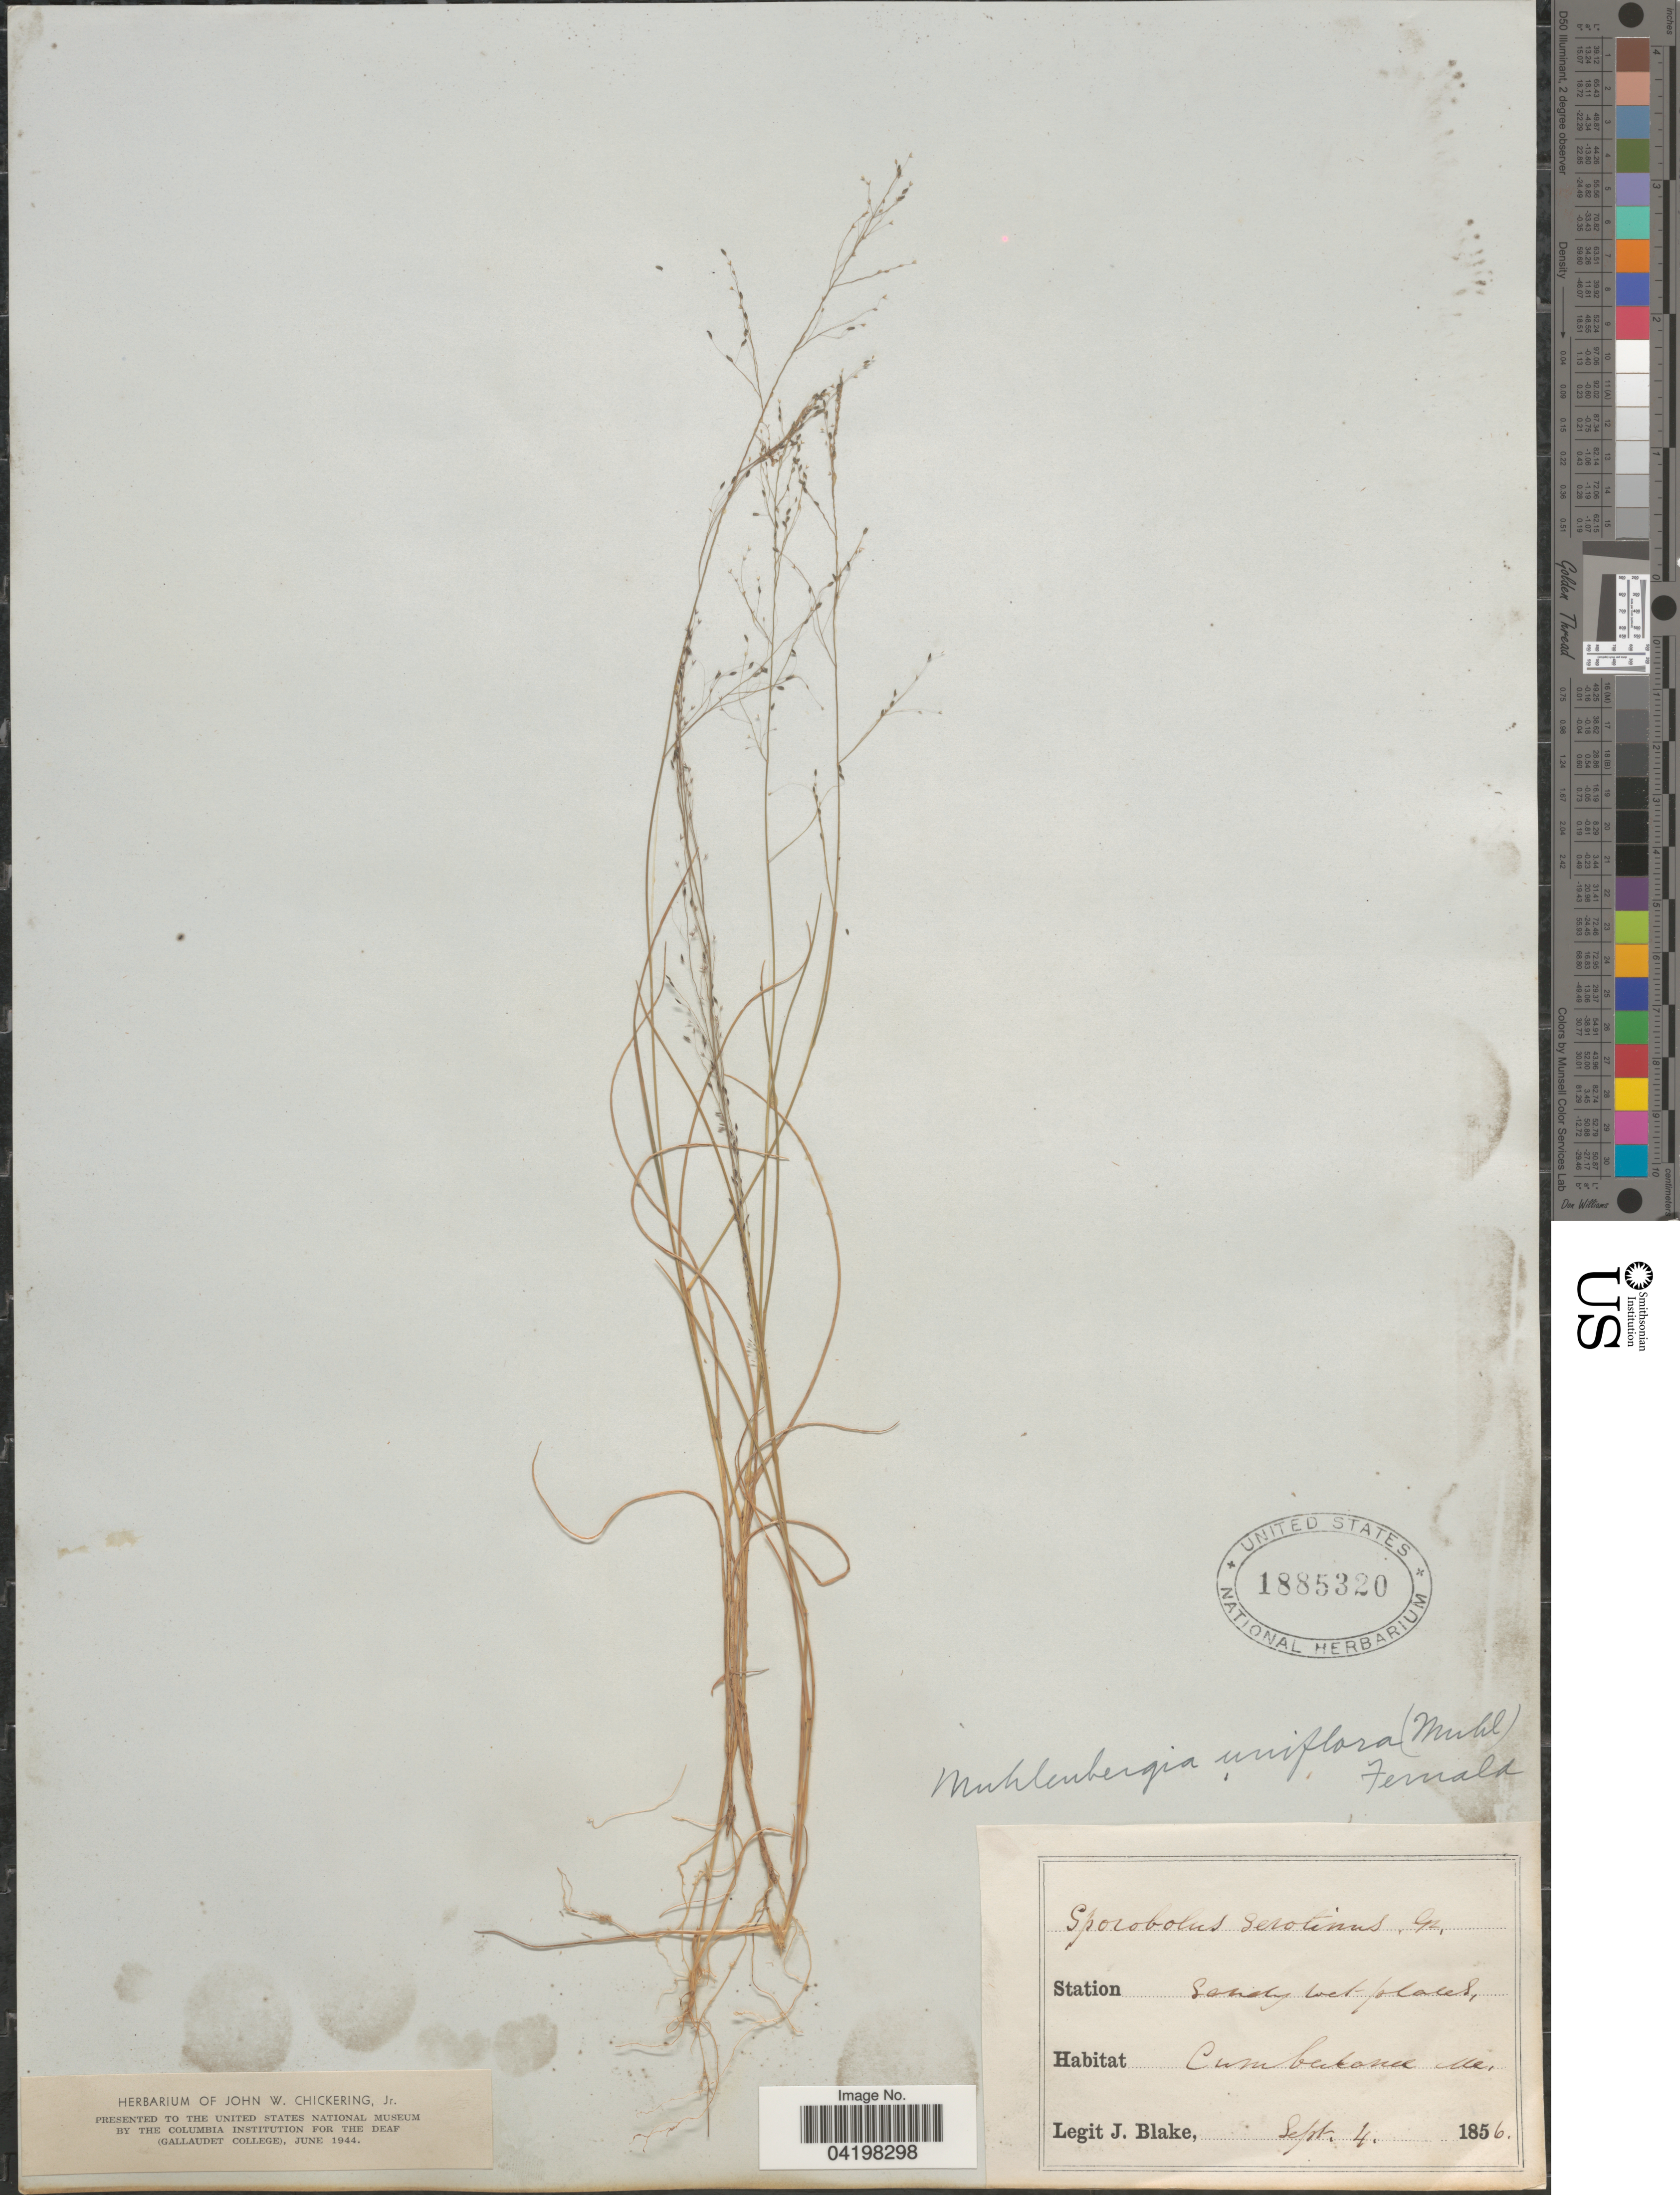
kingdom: Plantae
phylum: Tracheophyta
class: Liliopsida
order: Poales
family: Poaceae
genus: Muhlenbergia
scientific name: Muhlenbergia uniflora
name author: (Muhl.) Fernald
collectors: J. Blake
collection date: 1856-09-04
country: United States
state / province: Maine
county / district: Cumberland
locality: Cumberland.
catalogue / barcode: US 1885320